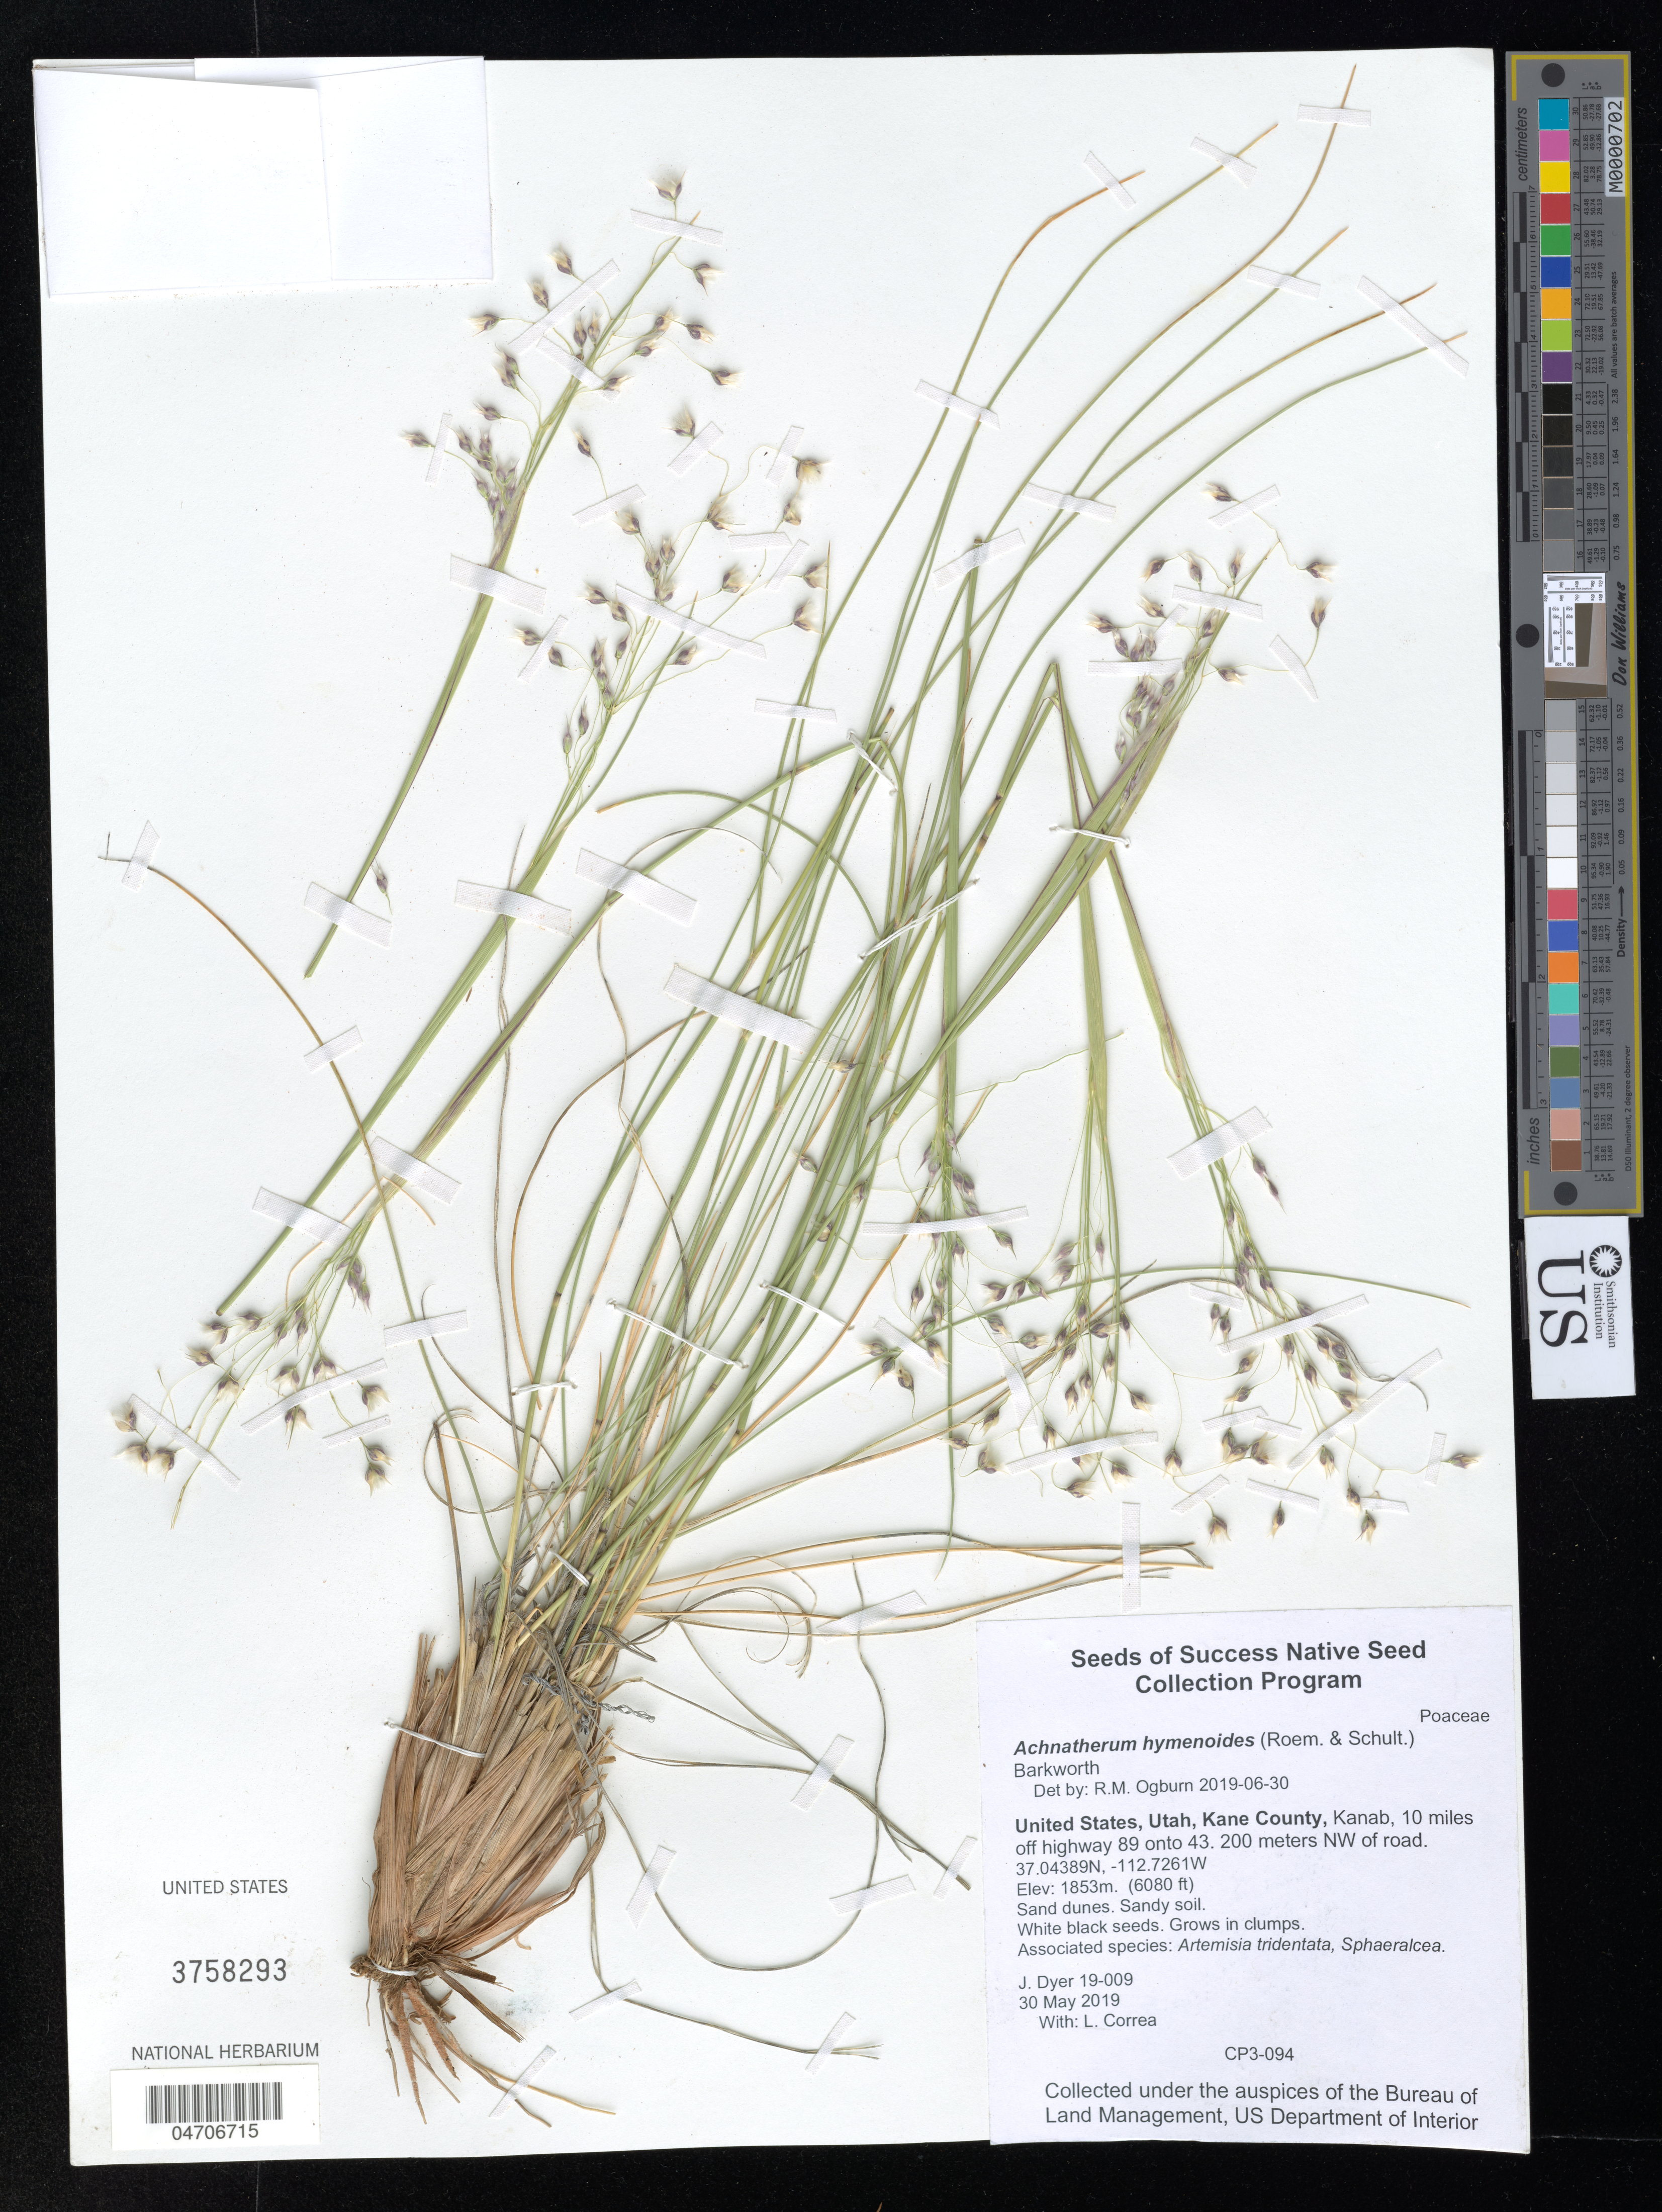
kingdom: Plantae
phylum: Tracheophyta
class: Liliopsida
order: Poales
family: Poaceae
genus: Achnatherum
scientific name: Achnatherum hymenoides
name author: (Roem. & Schult.) Barkworth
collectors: A. Bonnette & L. Correa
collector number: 19-009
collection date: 2019-05-30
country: United States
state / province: Utah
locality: Kane County, Kanab, 10 miles off highway 89 onto 43. 200 meters NW of road.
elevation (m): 1853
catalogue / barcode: US 3758293